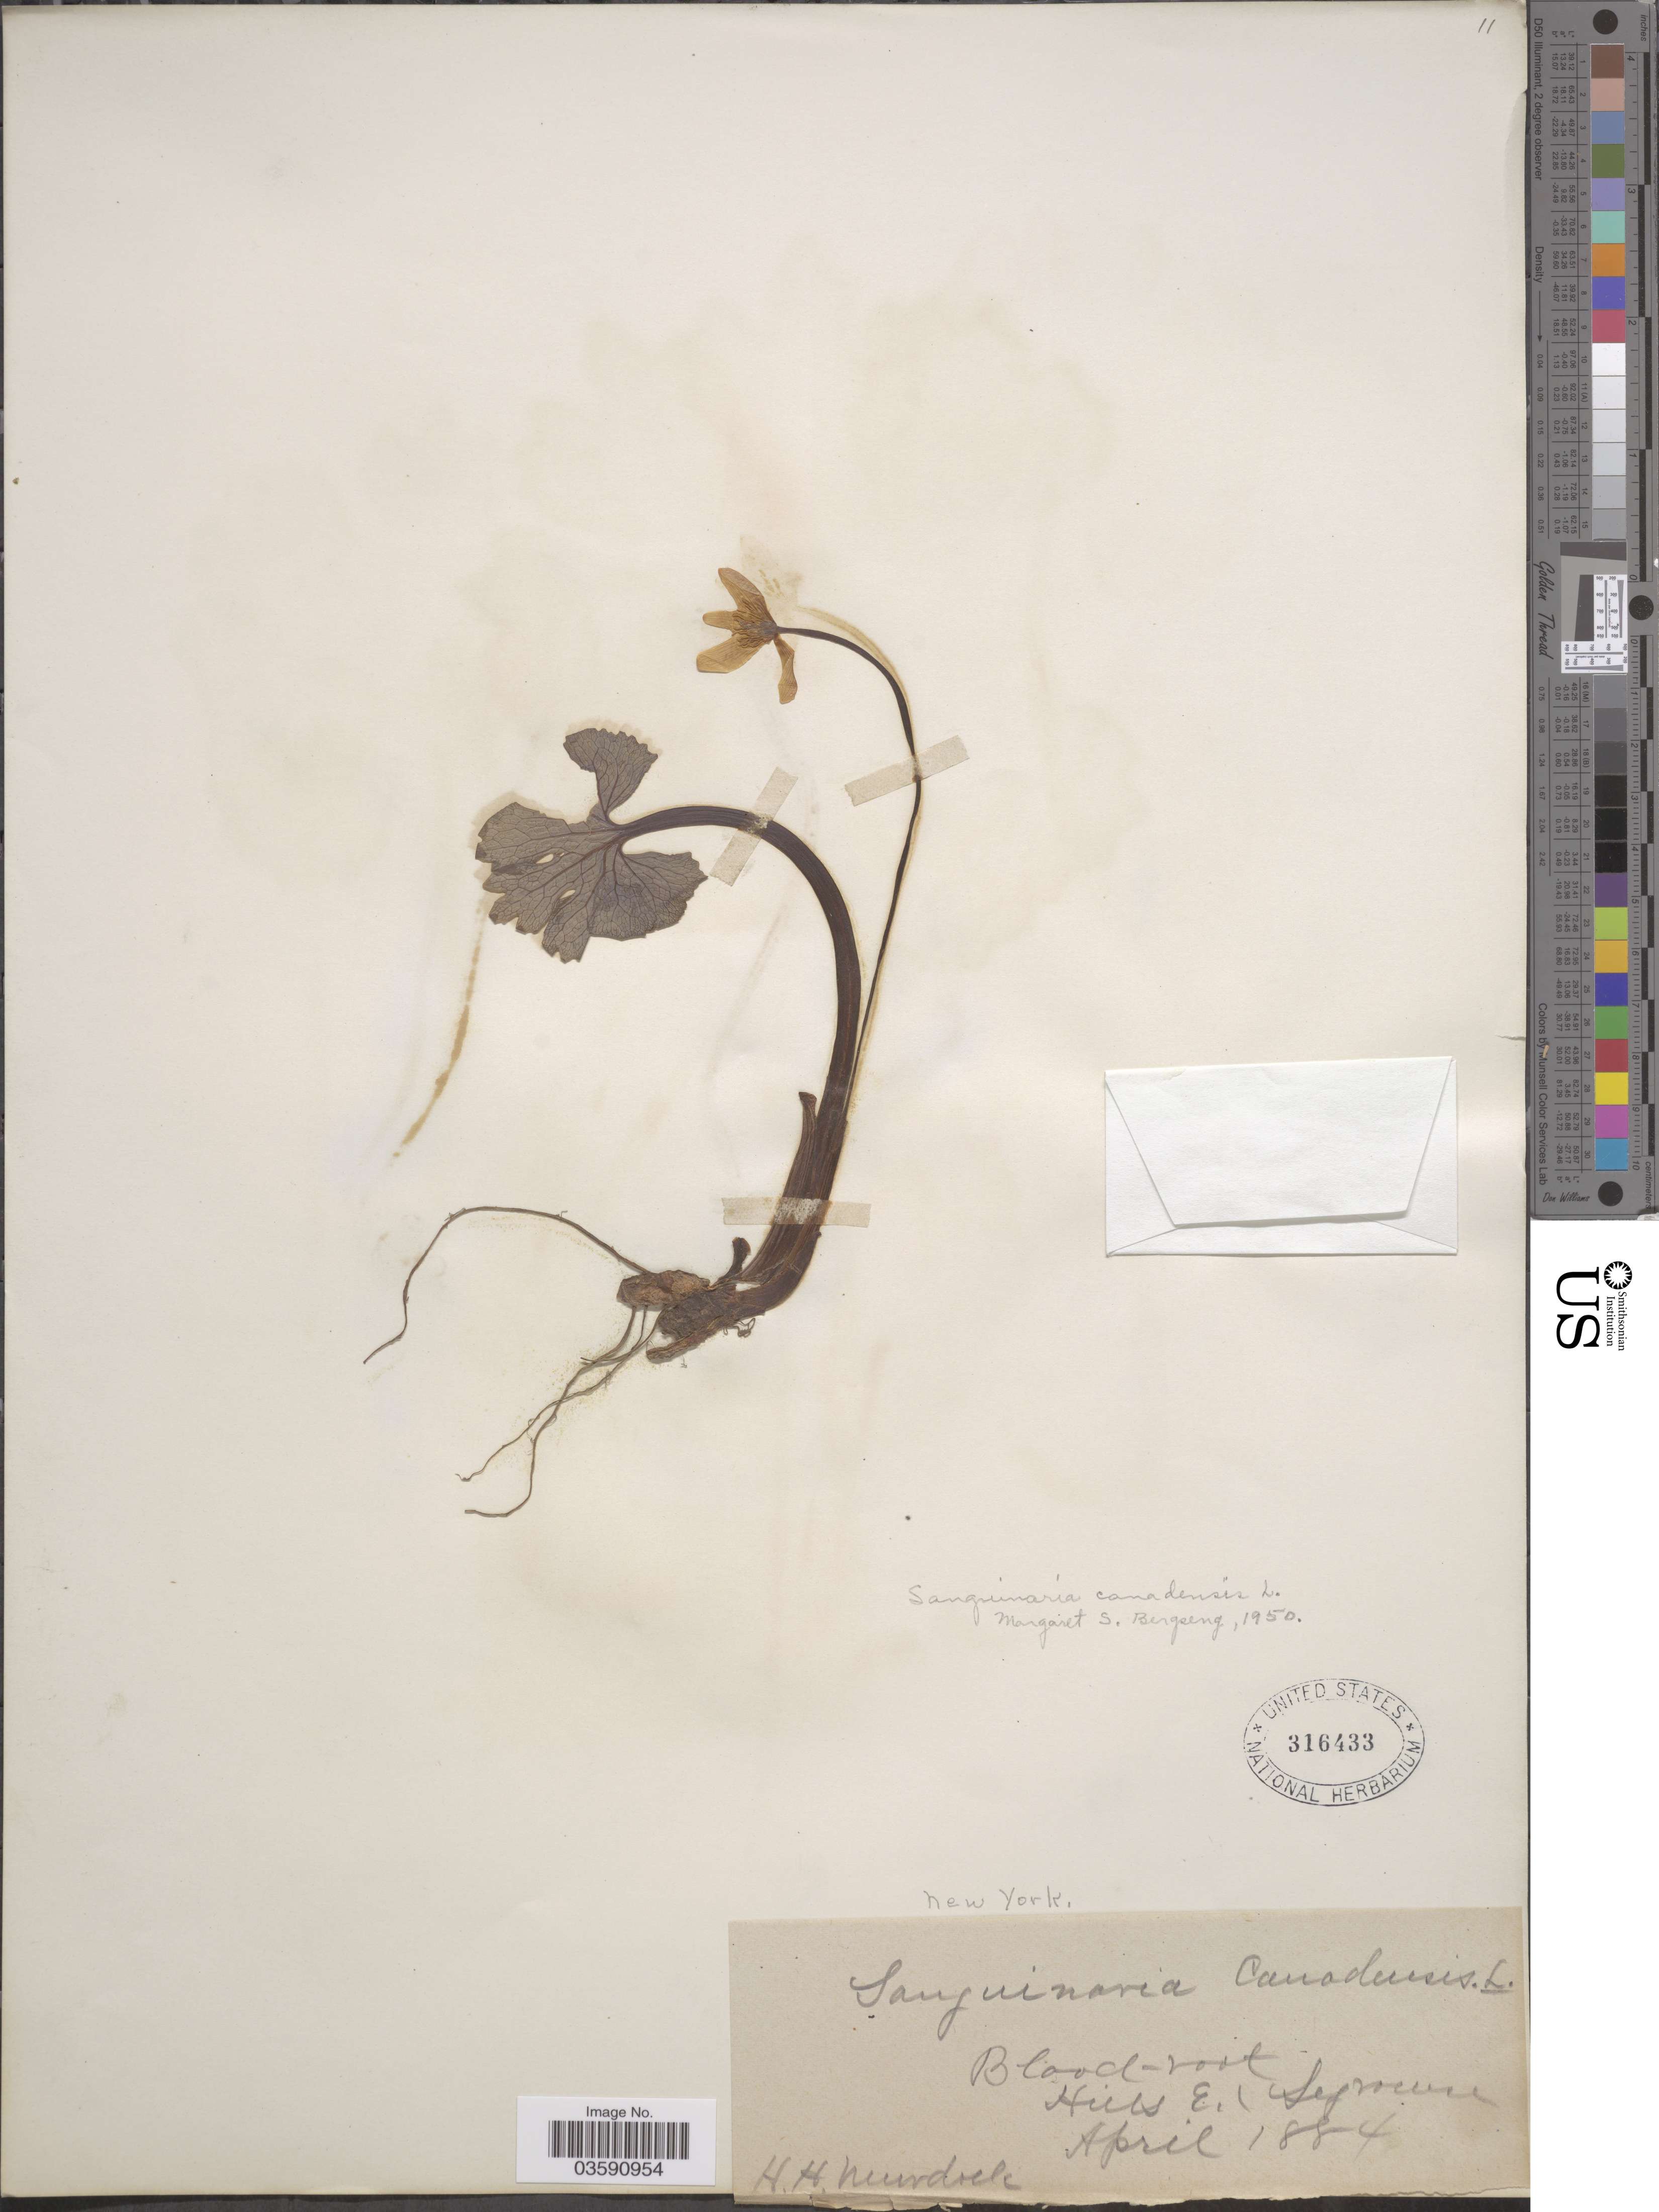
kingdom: Plantae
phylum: Tracheophyta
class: Magnoliopsida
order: Ranunculales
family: Papaveraceae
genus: Sanguinaria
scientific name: Sanguinaria canadensis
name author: L.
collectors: H. H. Murdock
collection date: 1884-04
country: United States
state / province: New York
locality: Hills E. Syracuse.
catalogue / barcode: US 316433